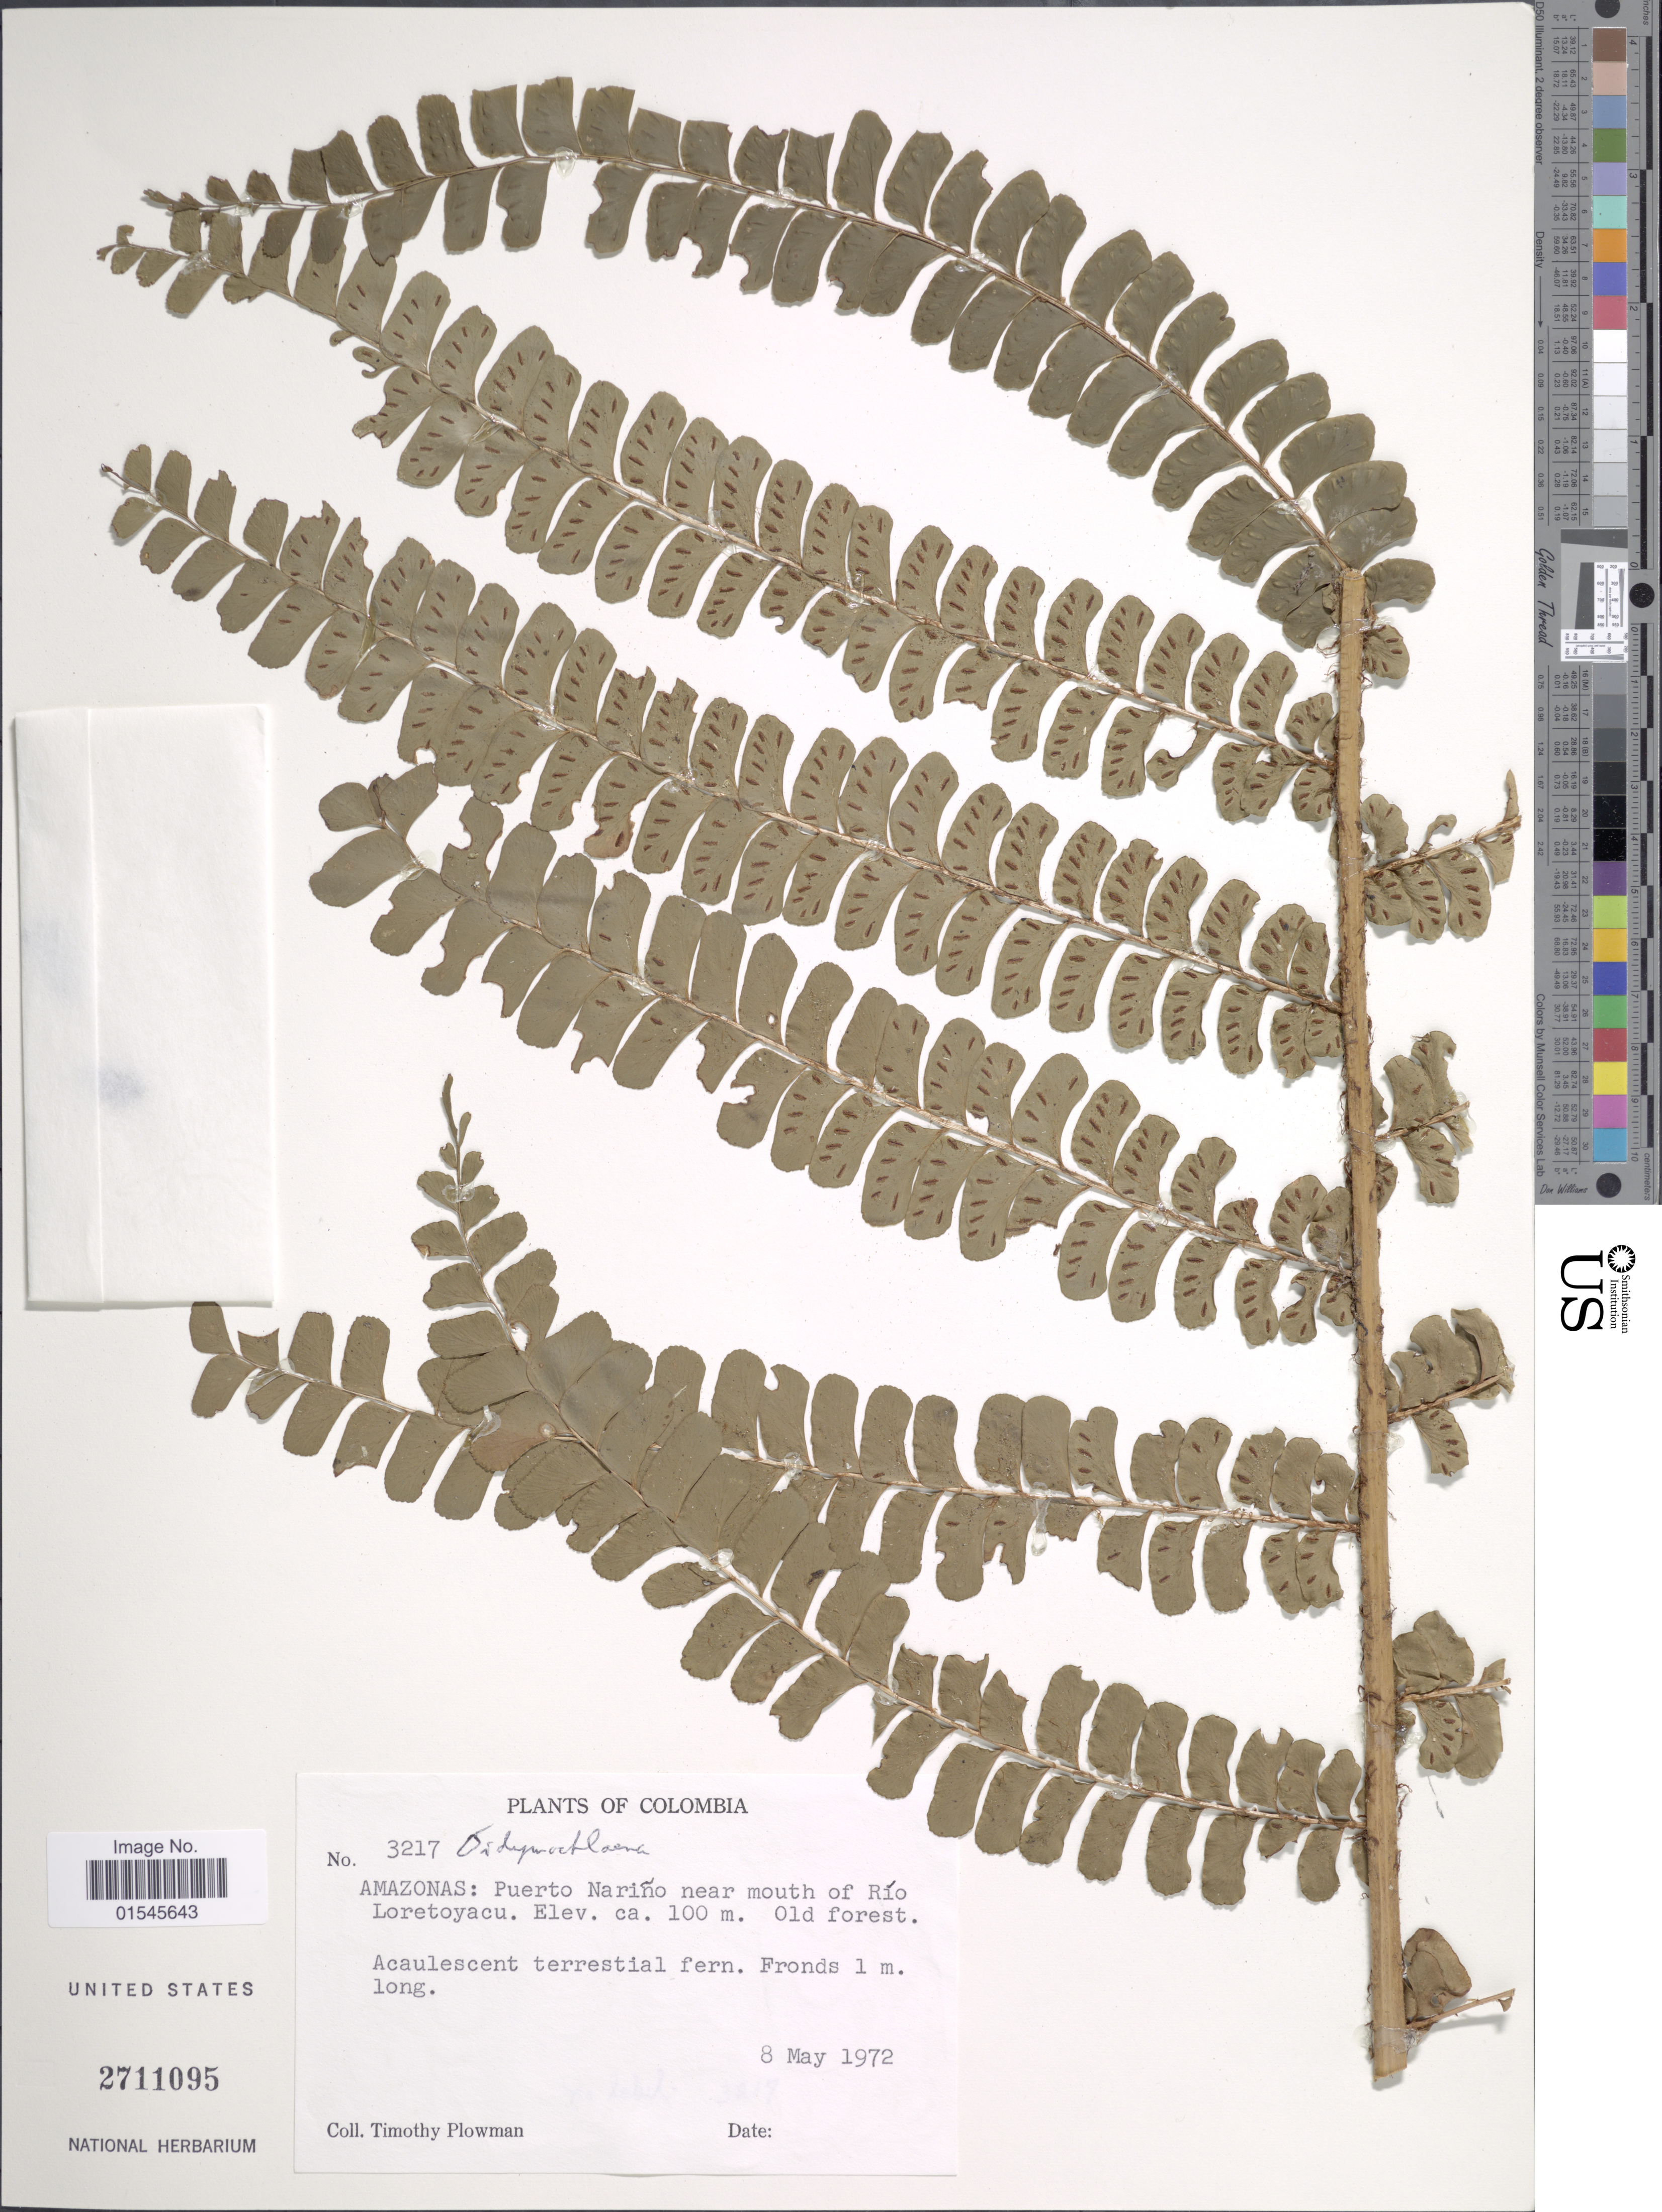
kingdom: Plantae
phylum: Tracheophyta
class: Polypodiopsida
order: Polypodiales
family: Didymochlaenaceae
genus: Didymochlaena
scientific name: Didymochlaena truncatula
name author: (Sw.) J. Sm.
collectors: T. Plowman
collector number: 3217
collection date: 1972-05-08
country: Colombia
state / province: Amazônas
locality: Puerto Nariño near mouth of Río Loretoyacu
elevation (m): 100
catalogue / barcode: US 2711095